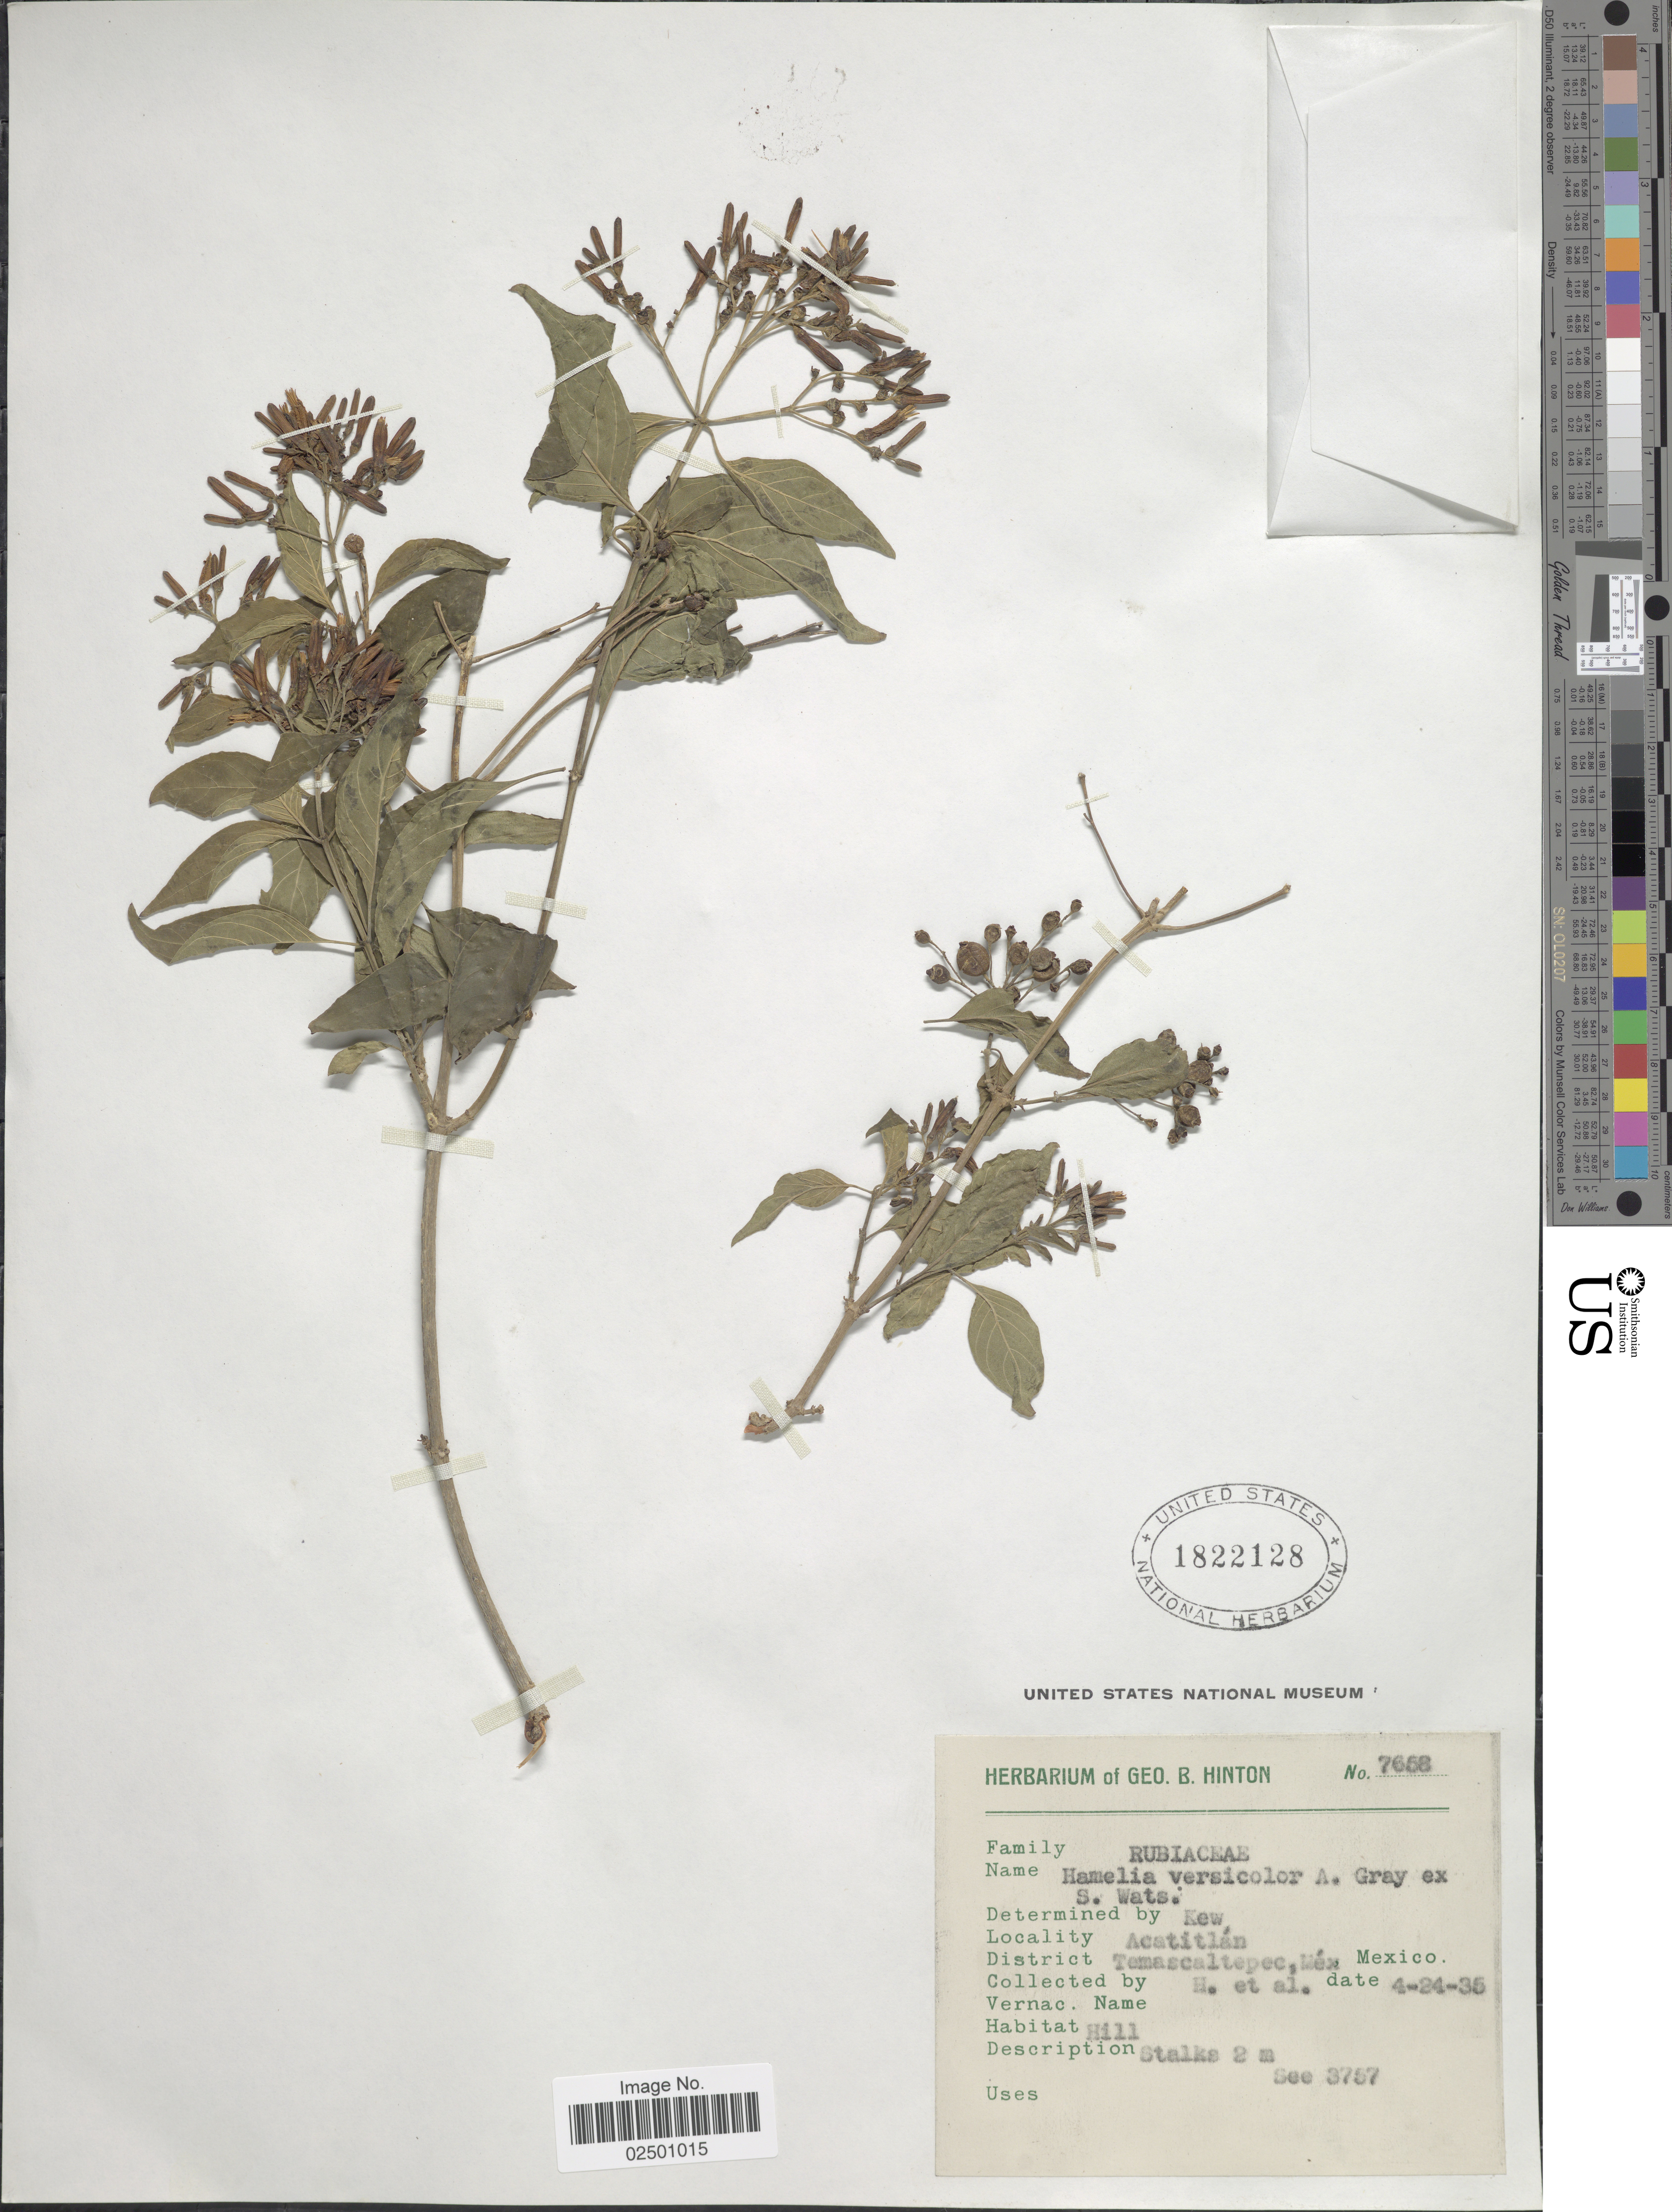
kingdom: Plantae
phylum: Tracheophyta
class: Magnoliopsida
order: Gentianales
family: Rubiaceae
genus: Hamelia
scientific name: Hamelia versicolor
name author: A. Gray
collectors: G. B. Hinton & et al.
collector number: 7658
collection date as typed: Transcribed d/m/y: 24/4/35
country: Mexico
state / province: México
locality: Acatitlan. District Temascaltepec, Mex., Mexico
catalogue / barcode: US 1822128